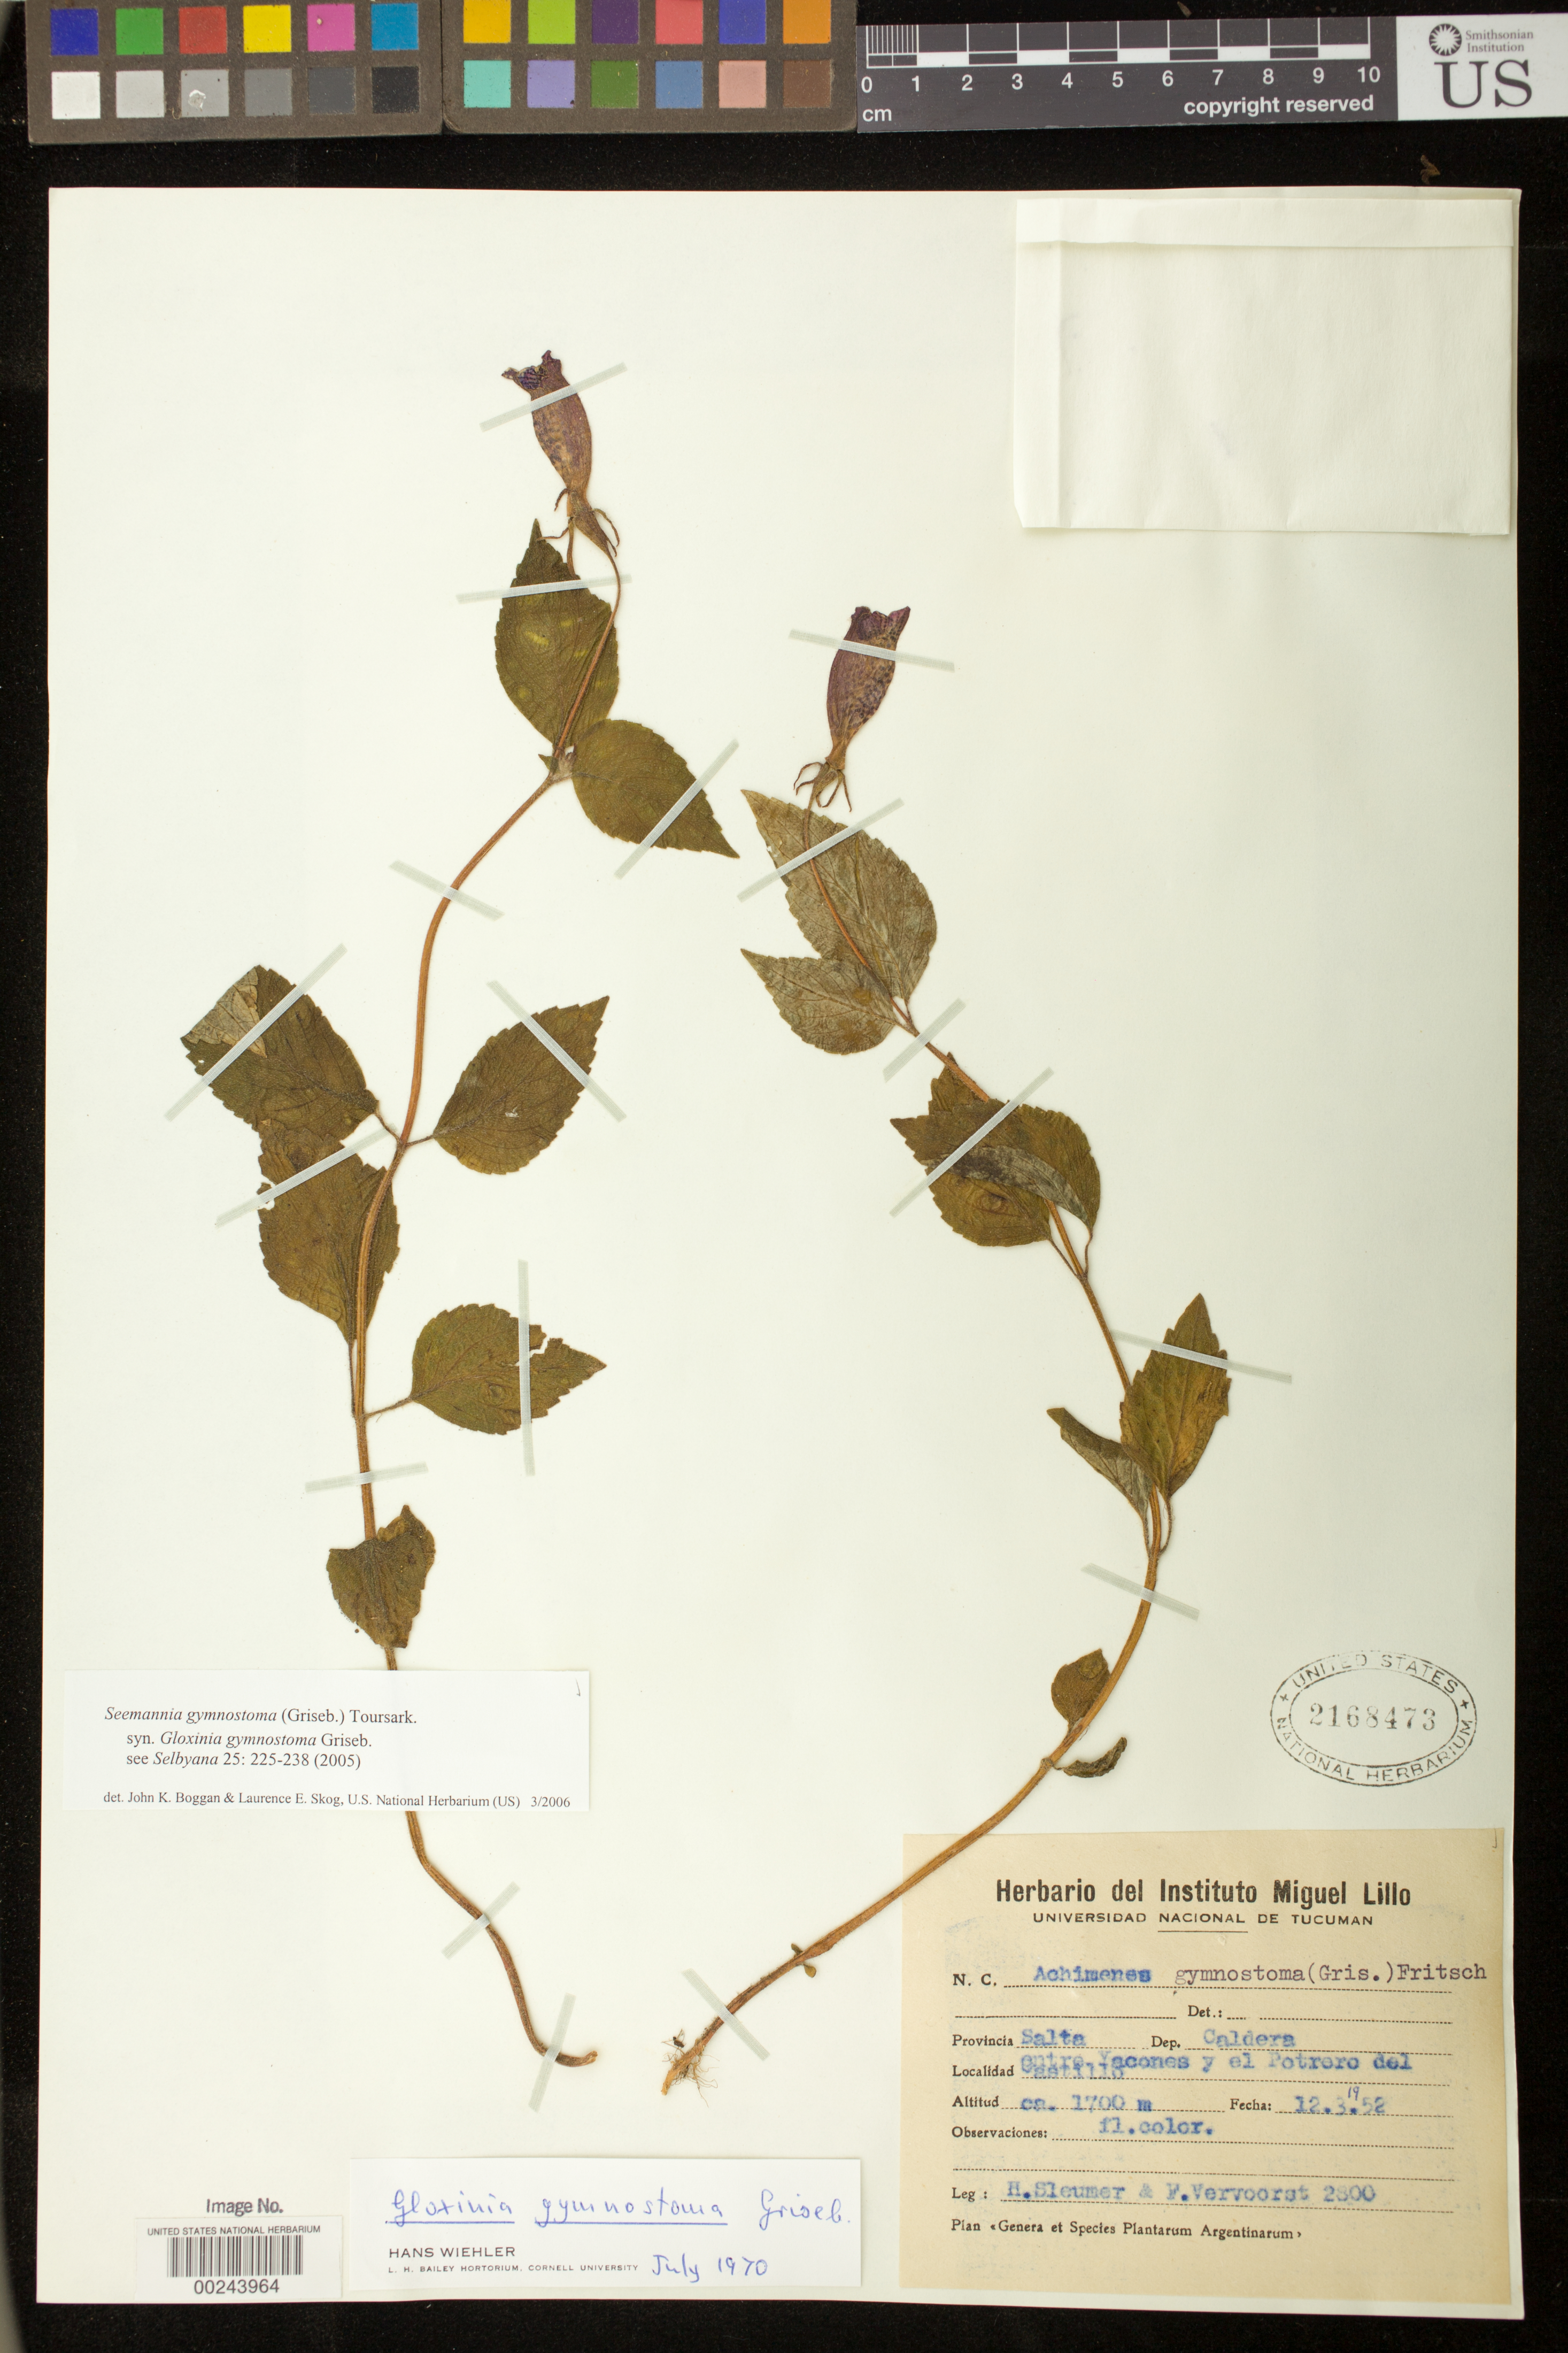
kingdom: Plantae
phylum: Tracheophyta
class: Magnoliopsida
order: Lamiales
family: Gesneriaceae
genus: Seemannia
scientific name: Seemannia gymnostoma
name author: (Griseb.) Toursark.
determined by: Boggan, J. K.; Skog, L. E.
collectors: H. O. Sleumer & F. Vervoorst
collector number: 2800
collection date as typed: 12 Mar 1952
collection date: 1952-03-12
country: Argentina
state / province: Salta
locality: Dept. Caldera, entre Yacones y el Potrero del Castillo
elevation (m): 1700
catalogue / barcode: US 2168473